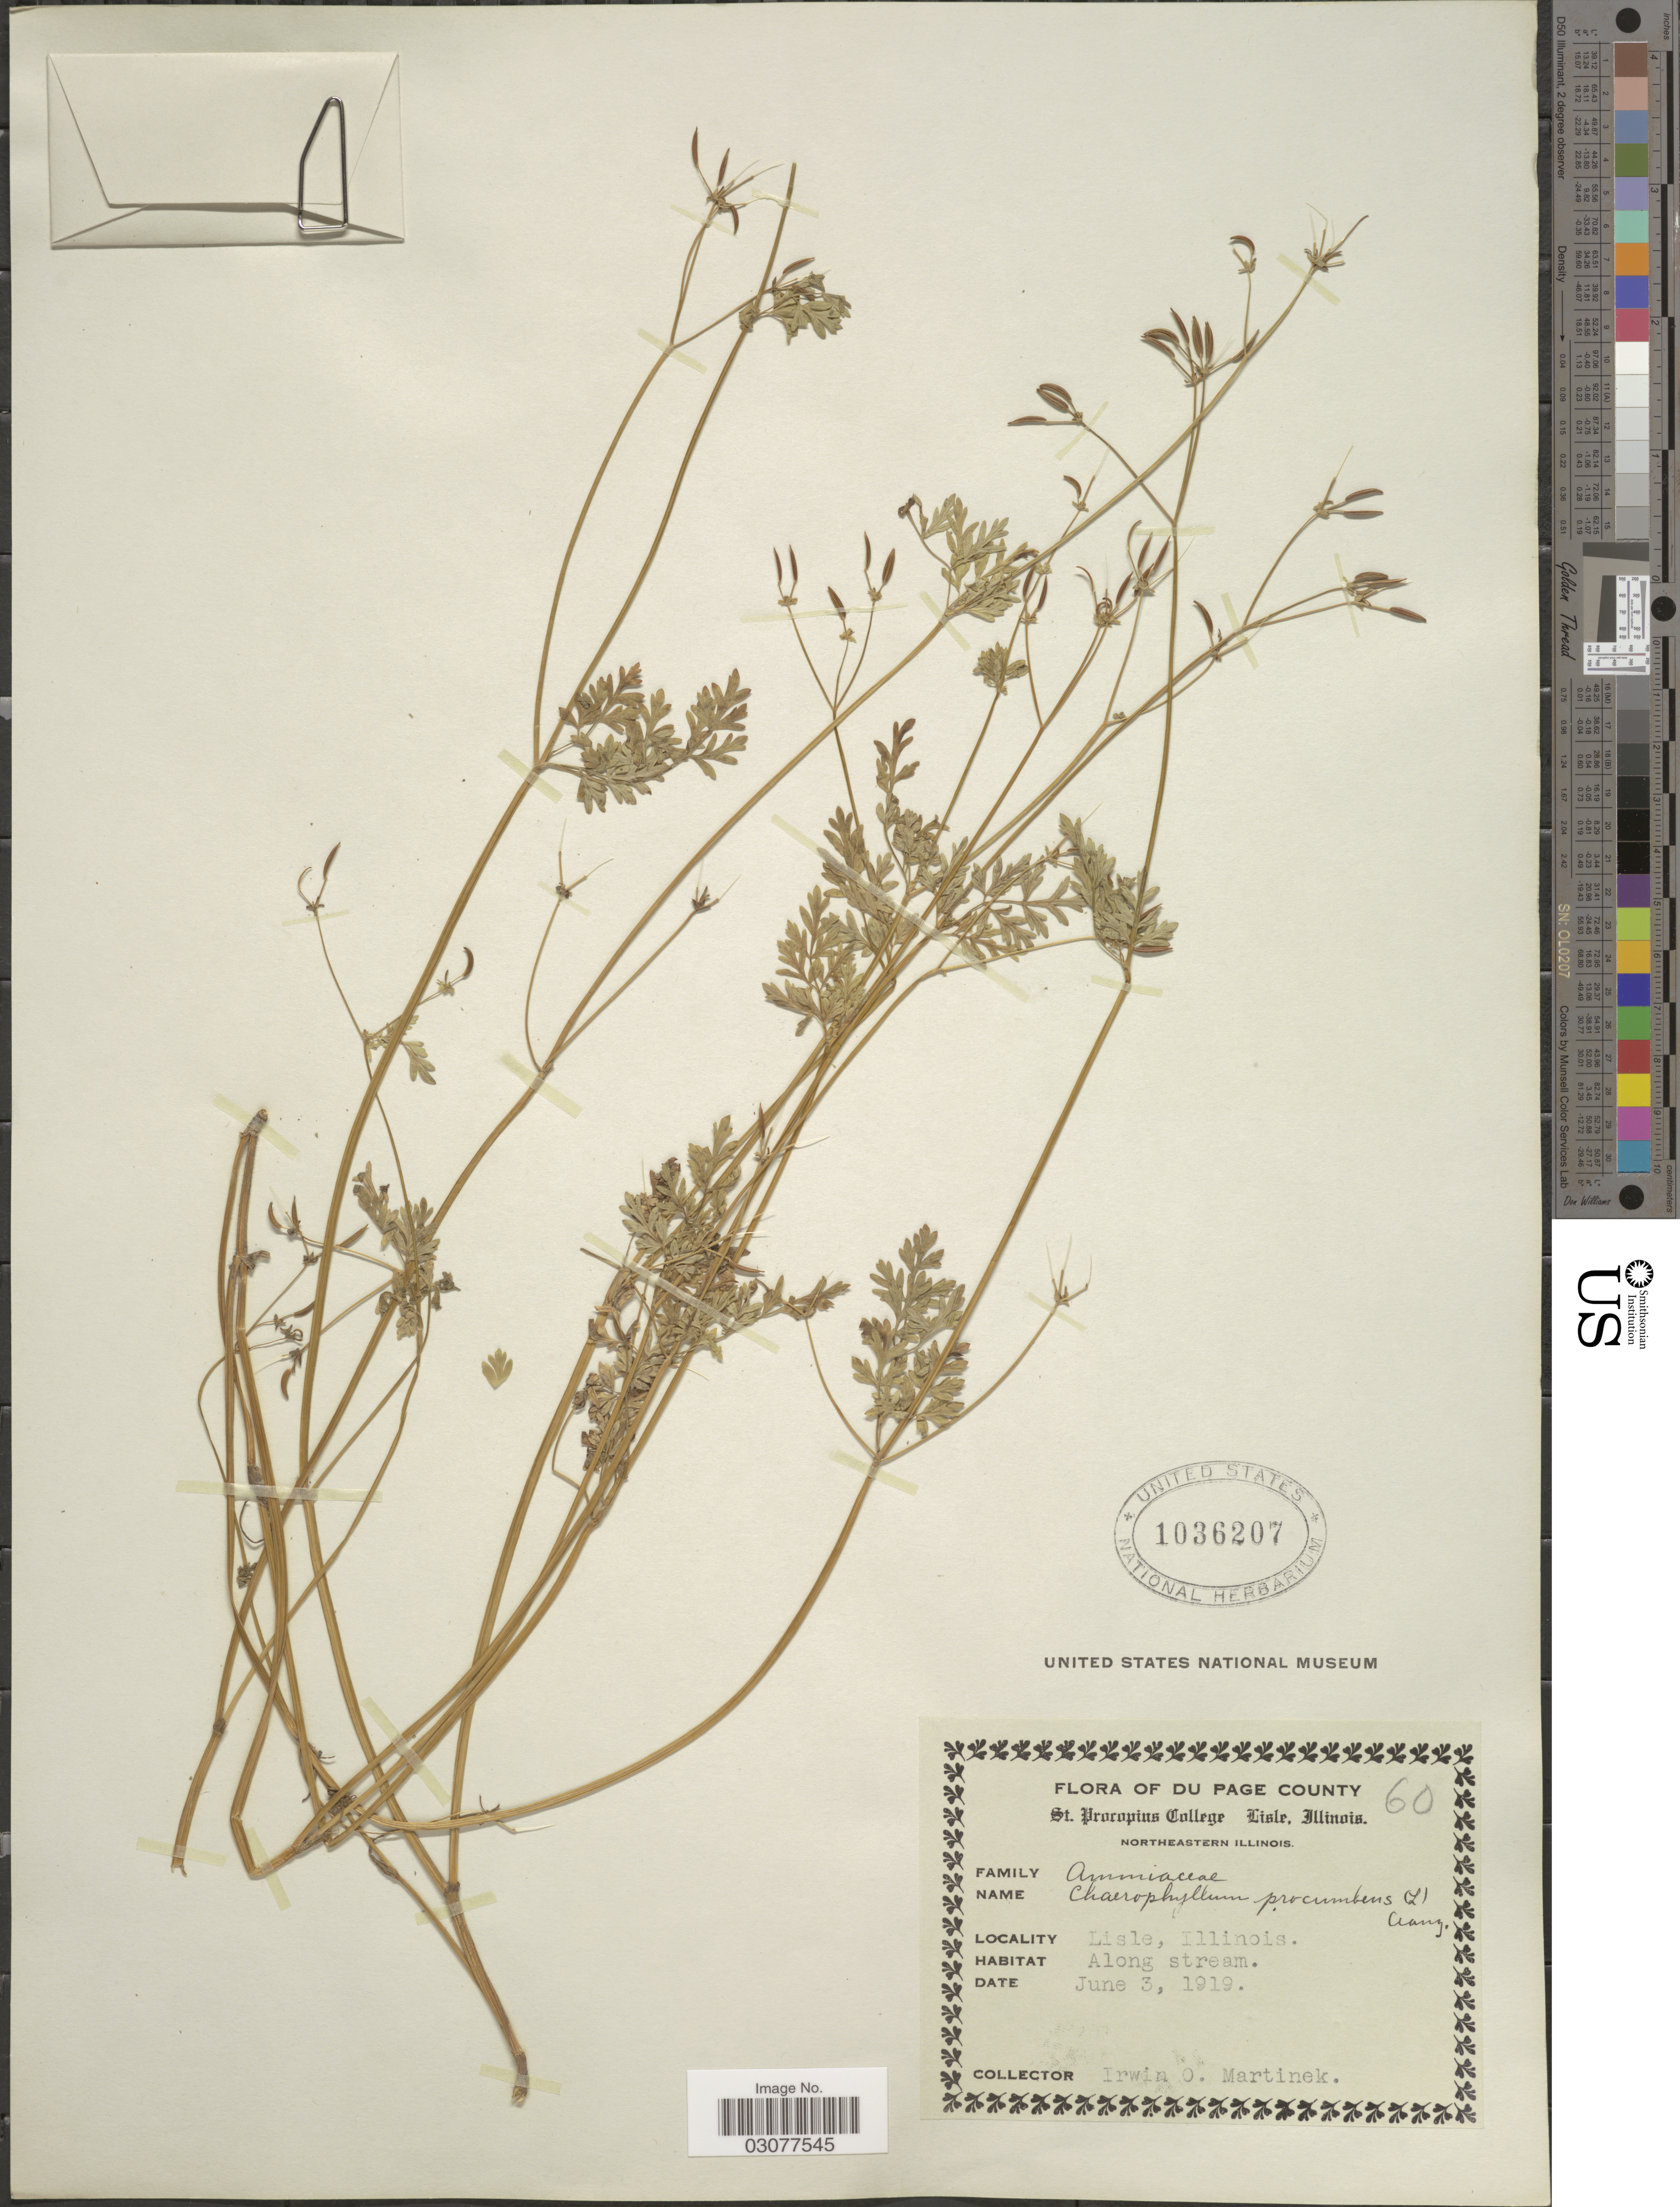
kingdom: Plantae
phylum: Tracheophyta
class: Magnoliopsida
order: Apiales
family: Apiaceae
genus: Chaerophyllum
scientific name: Chaerophyllum procumbens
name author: (L.) Crantz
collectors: I. Martinek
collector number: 60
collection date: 1919-06-03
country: United States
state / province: Illinois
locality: Du Page County, Northeastern Illinois. Lisle.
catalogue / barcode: US 1036207